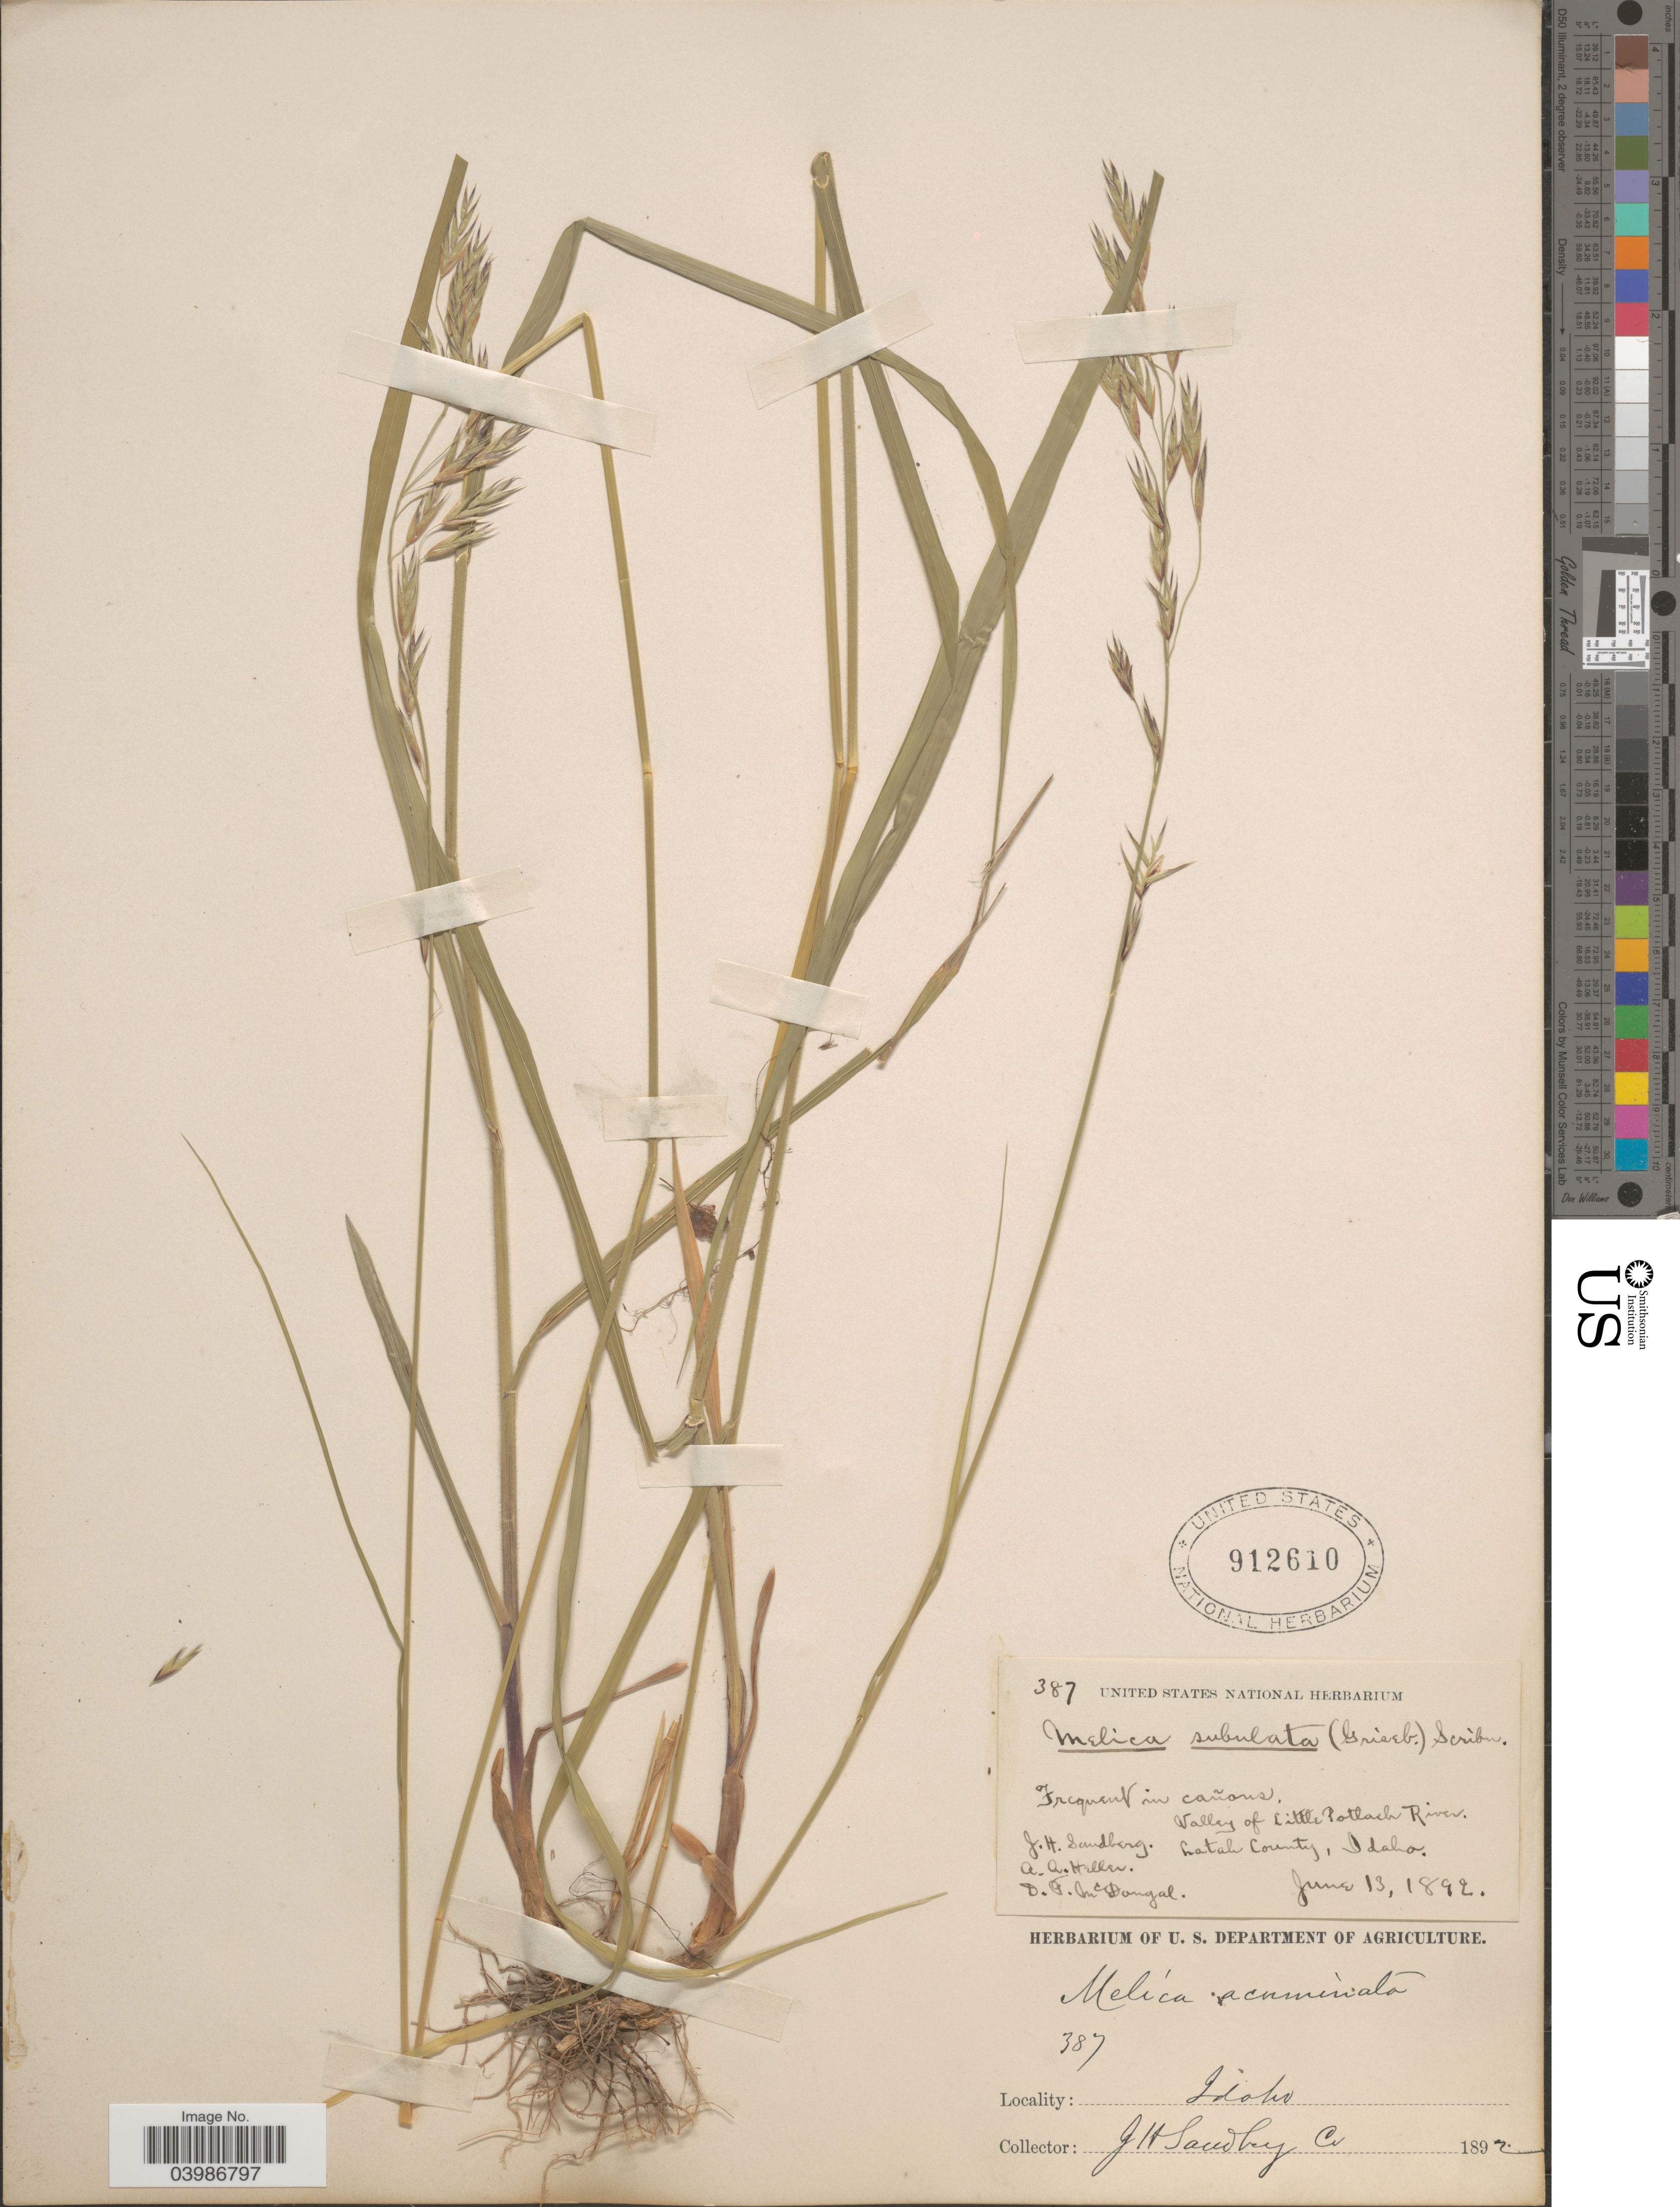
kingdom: Plantae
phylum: Tracheophyta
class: Liliopsida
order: Poales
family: Poaceae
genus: Melica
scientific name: Melica subulata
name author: (Griseb.) Scribn.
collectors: J. H. Sandberg, A. A. Heller & D. McDougal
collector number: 387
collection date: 1892-06-13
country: United States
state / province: Idaho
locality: Valley of Little Potlach River. Latah County.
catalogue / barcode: US 912610